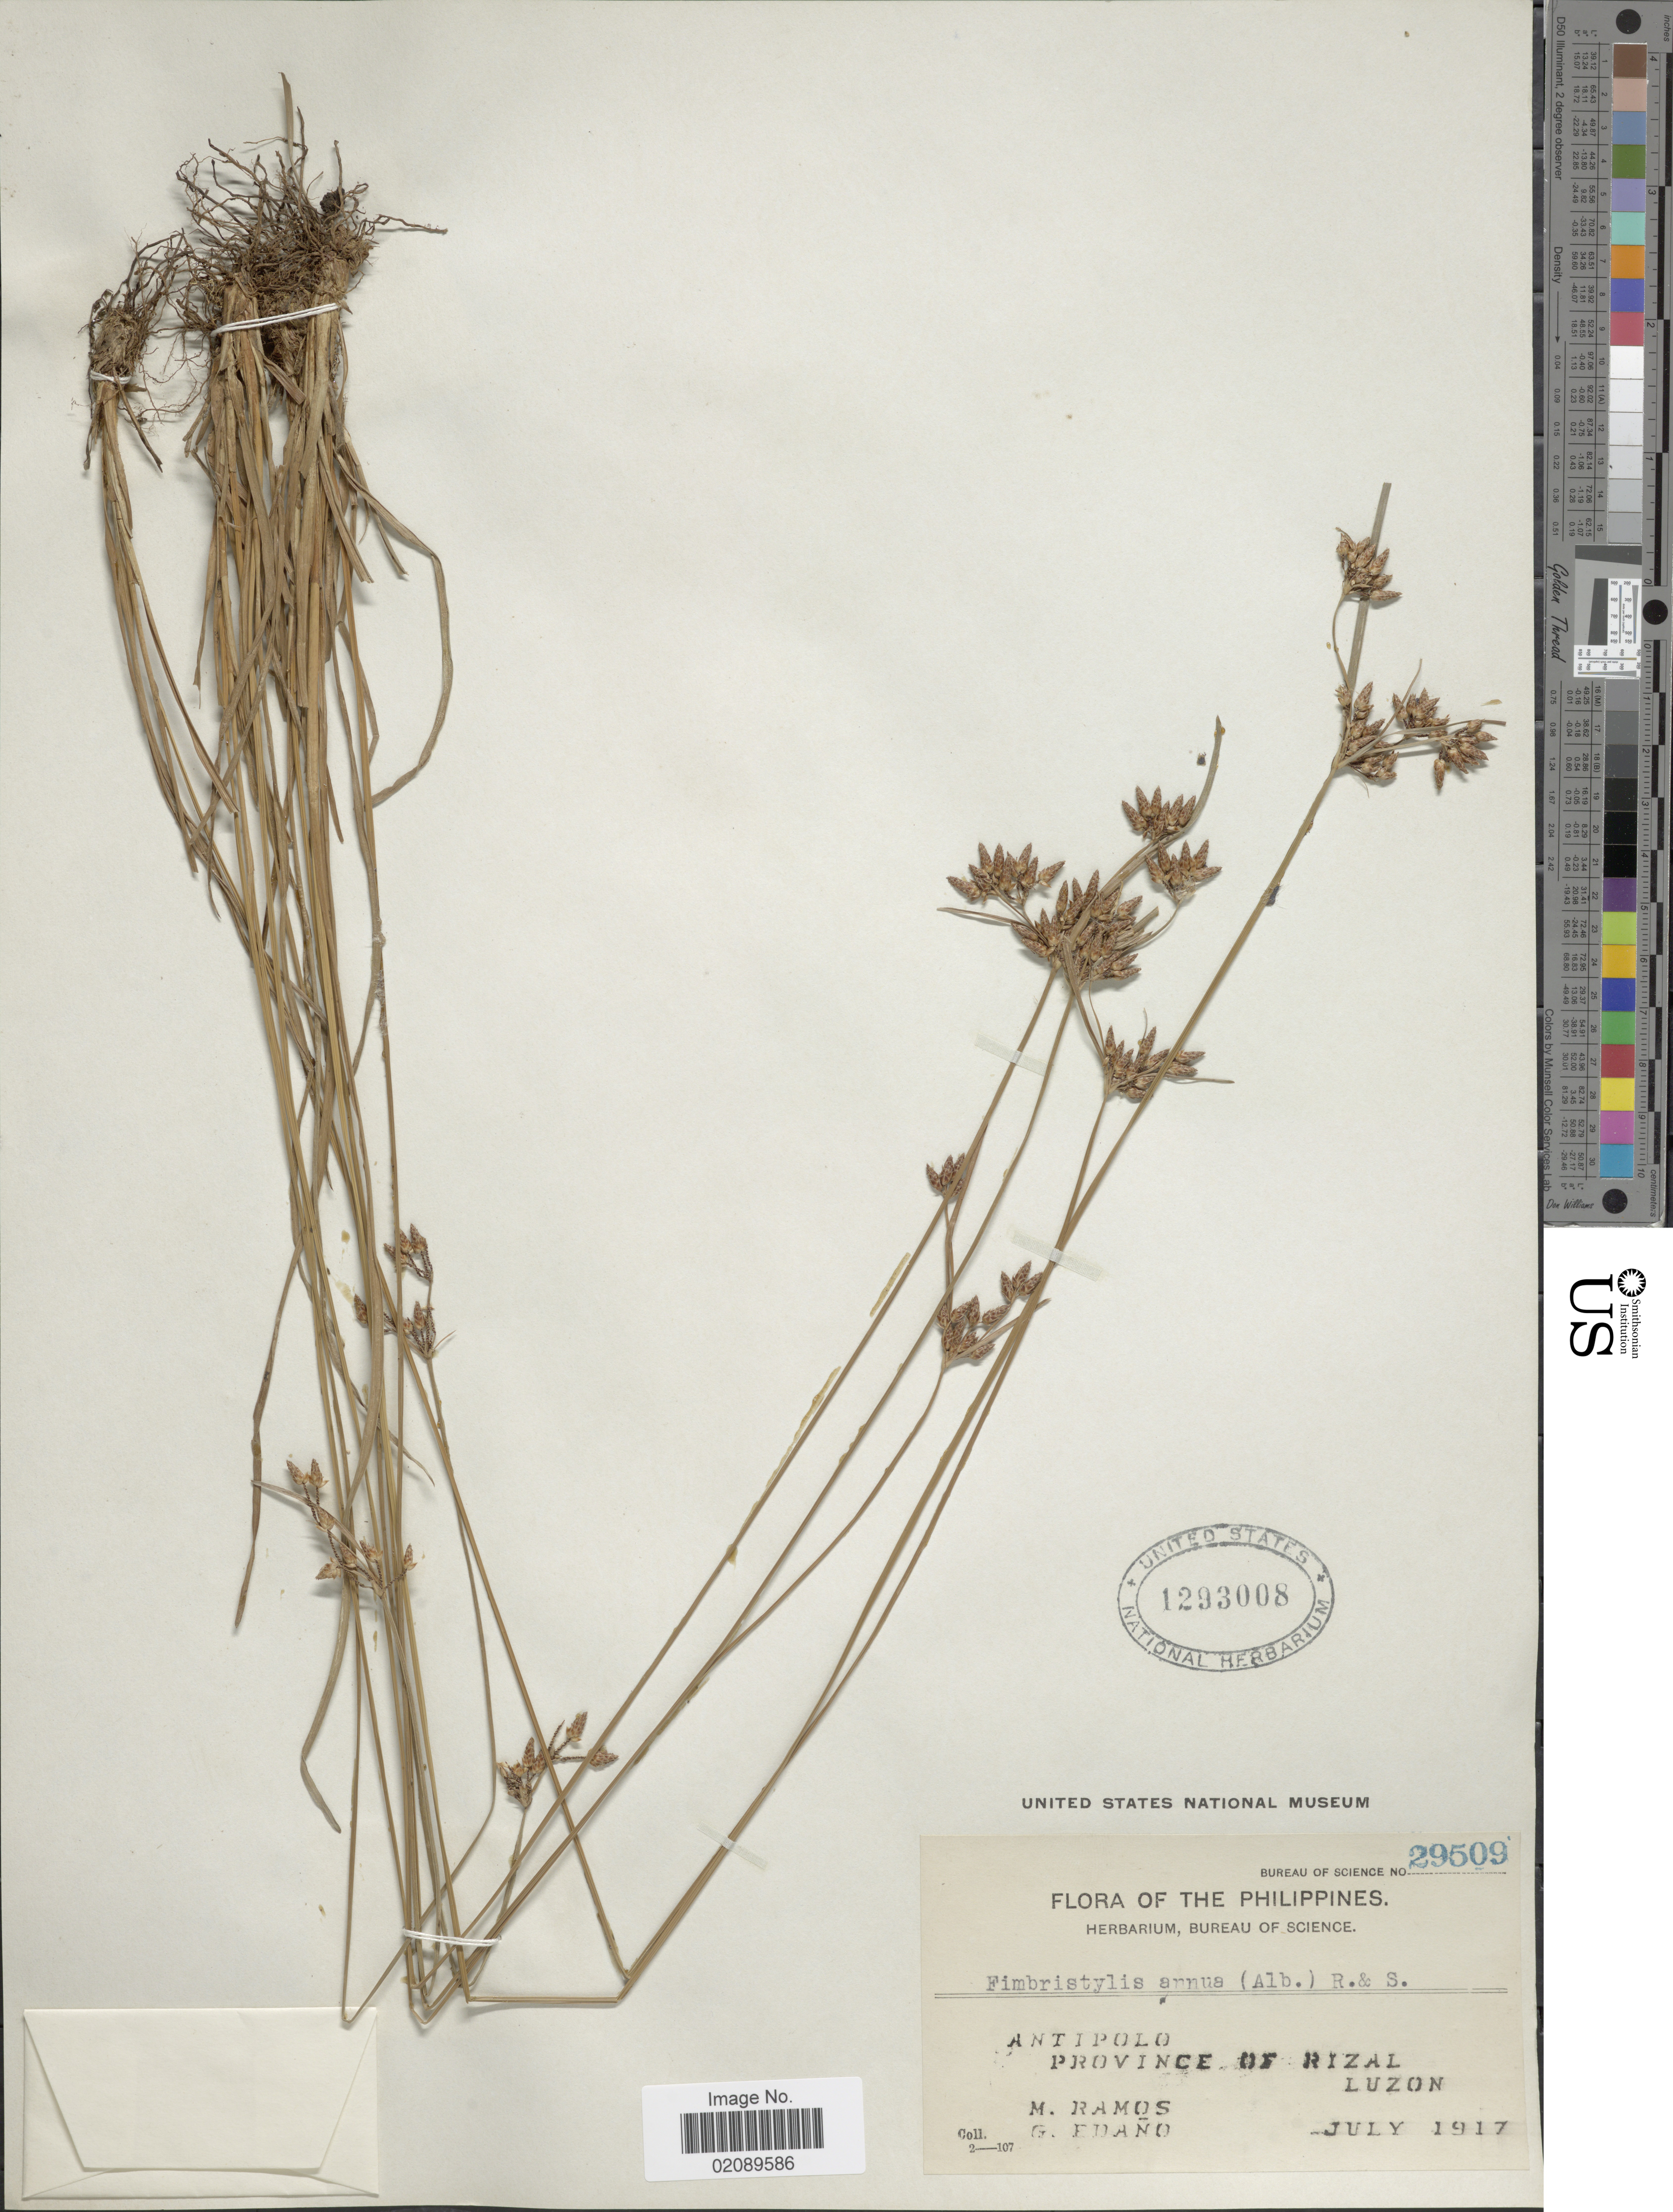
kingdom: Plantae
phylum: Tracheophyta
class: Liliopsida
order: Poales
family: Cyperaceae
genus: Fimbristylis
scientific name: Fimbristylis annua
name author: (All.) Roem. & Schult.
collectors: M. Ramos & G. Edaño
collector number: Bureau of Science 29509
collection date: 1917-07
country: Philippines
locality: Antipolo, Province of Rizal, Luzon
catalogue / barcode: US 1293008